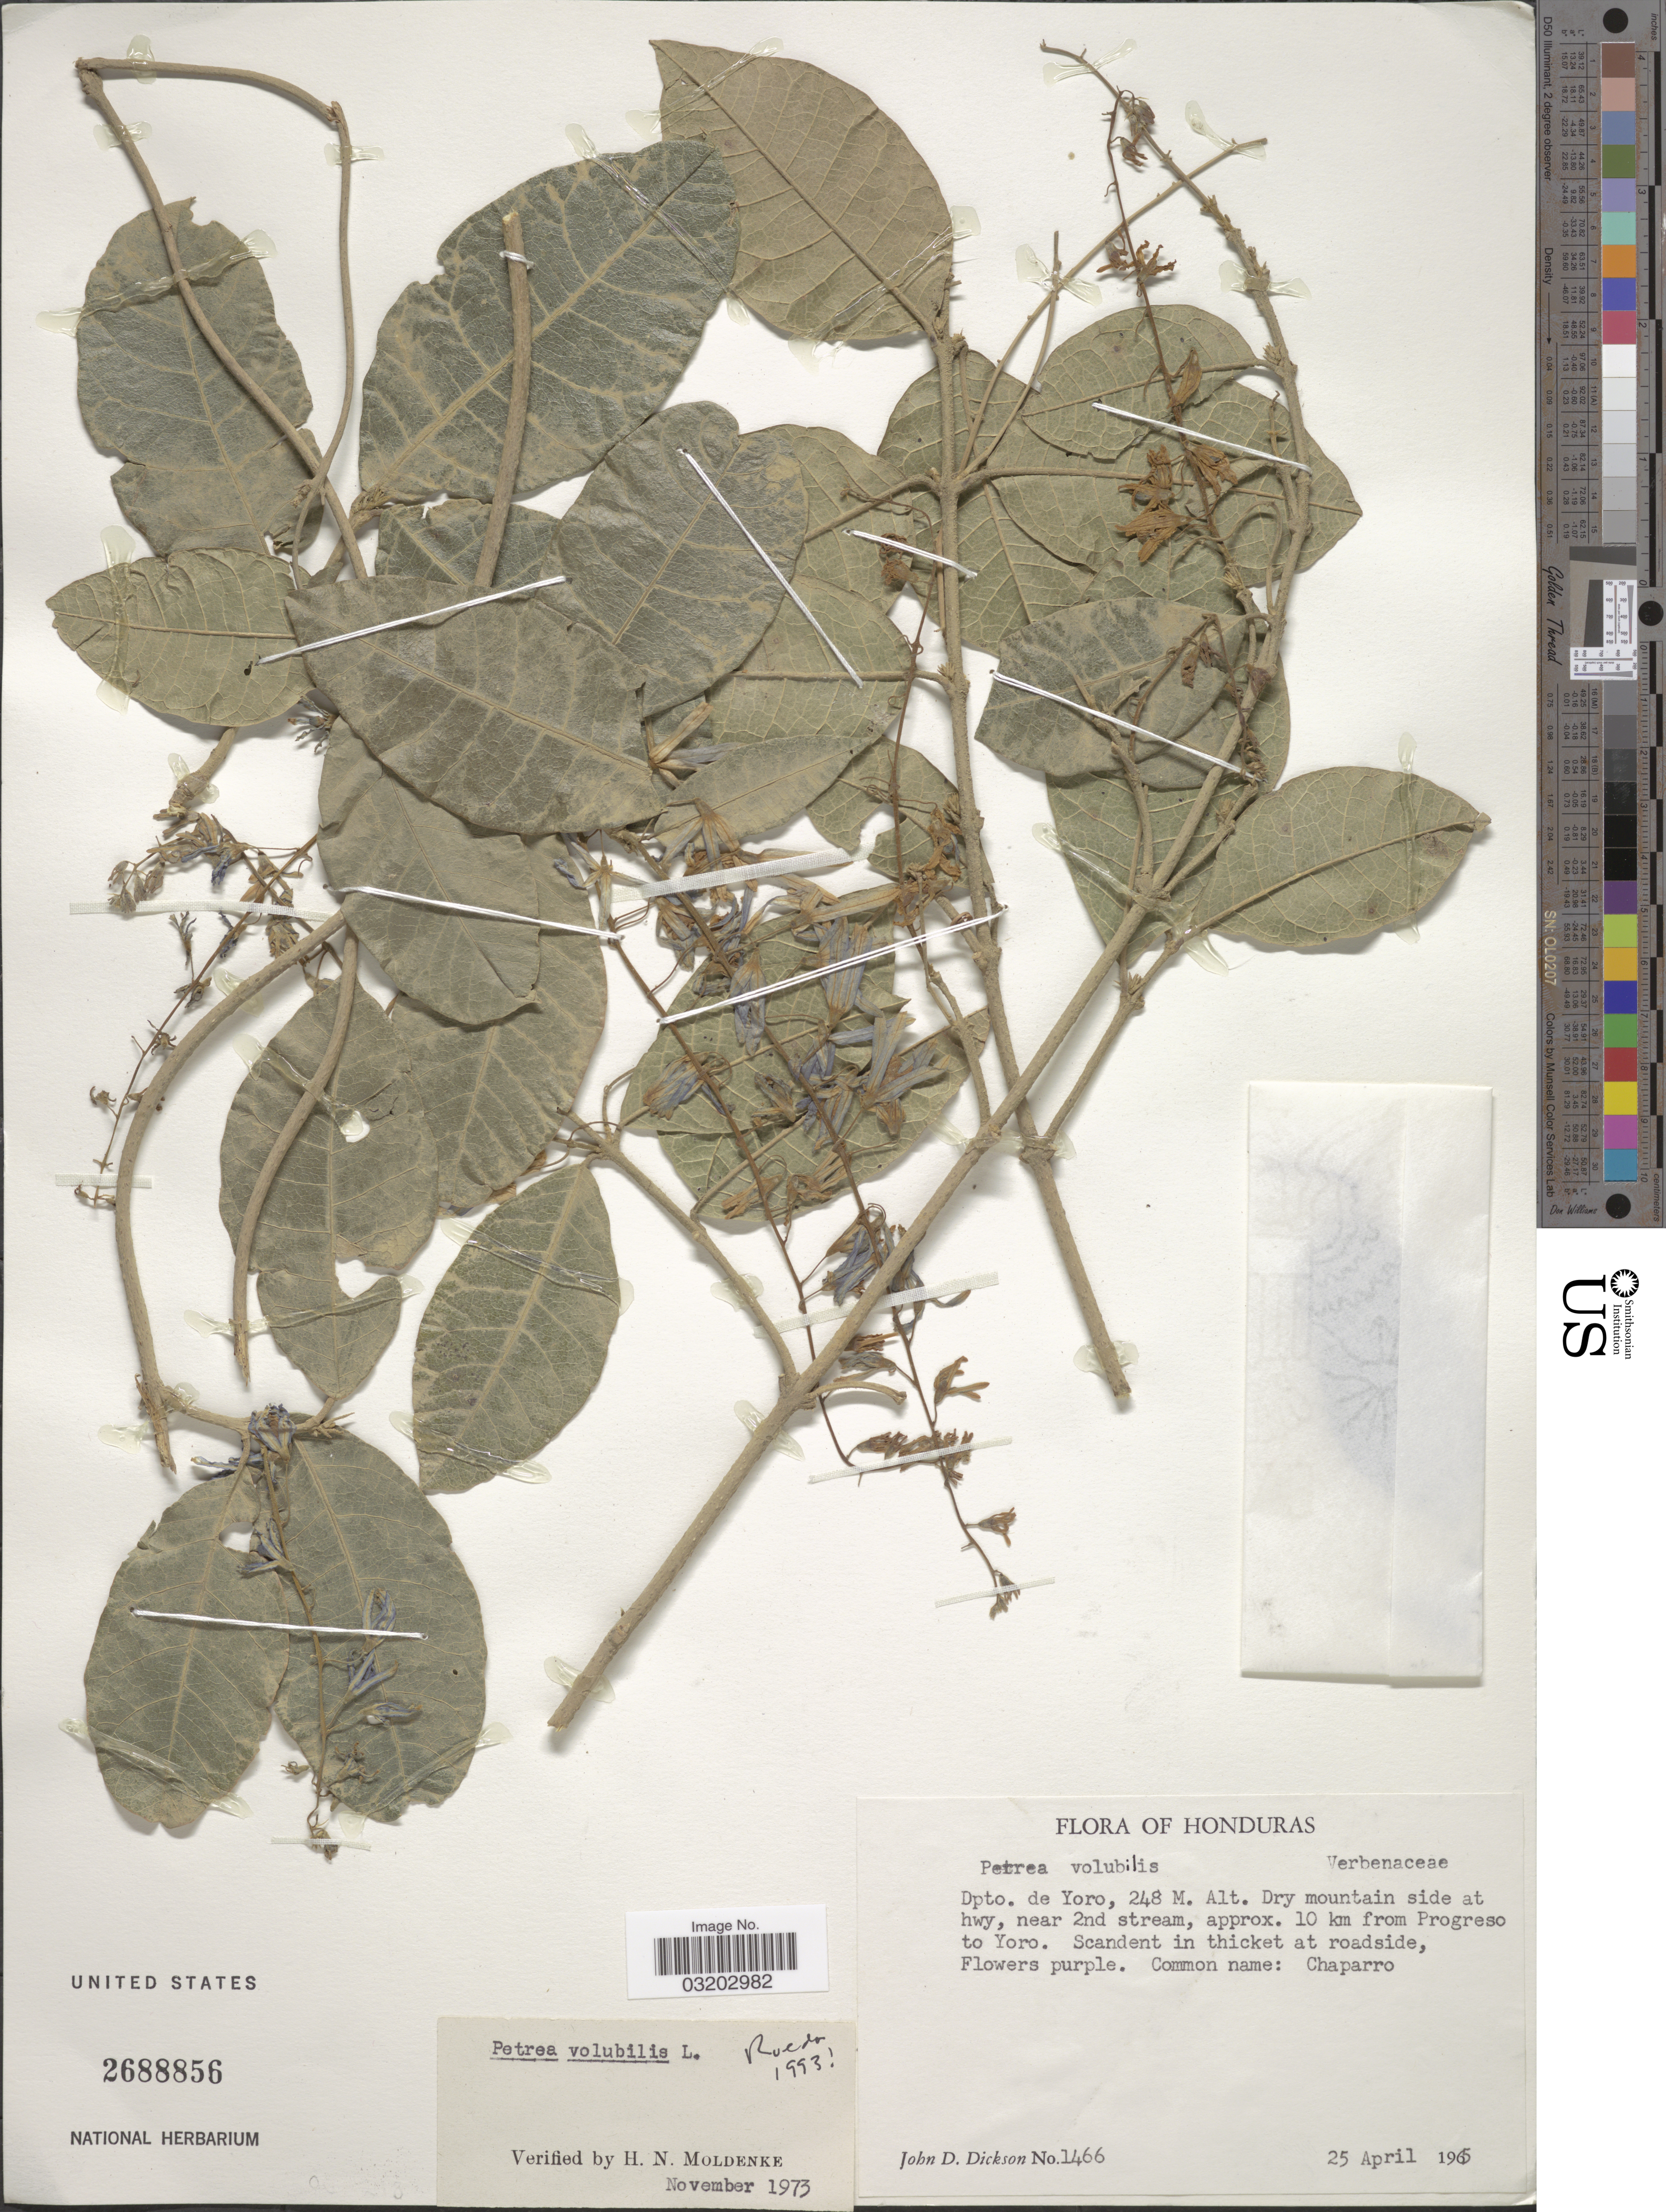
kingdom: Plantae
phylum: Tracheophyta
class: Magnoliopsida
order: Lamiales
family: Verbenaceae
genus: Petrea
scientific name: Petrea volubilis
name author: L.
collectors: J. Dickson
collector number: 1466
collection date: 1965-04-25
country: Honduras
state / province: Yoro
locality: Dpto. de Yoro, Dry mountainside at hwy, near 2nd stream, approx. 10 km from Progreso to Yoro.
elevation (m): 248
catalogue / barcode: US 2688856